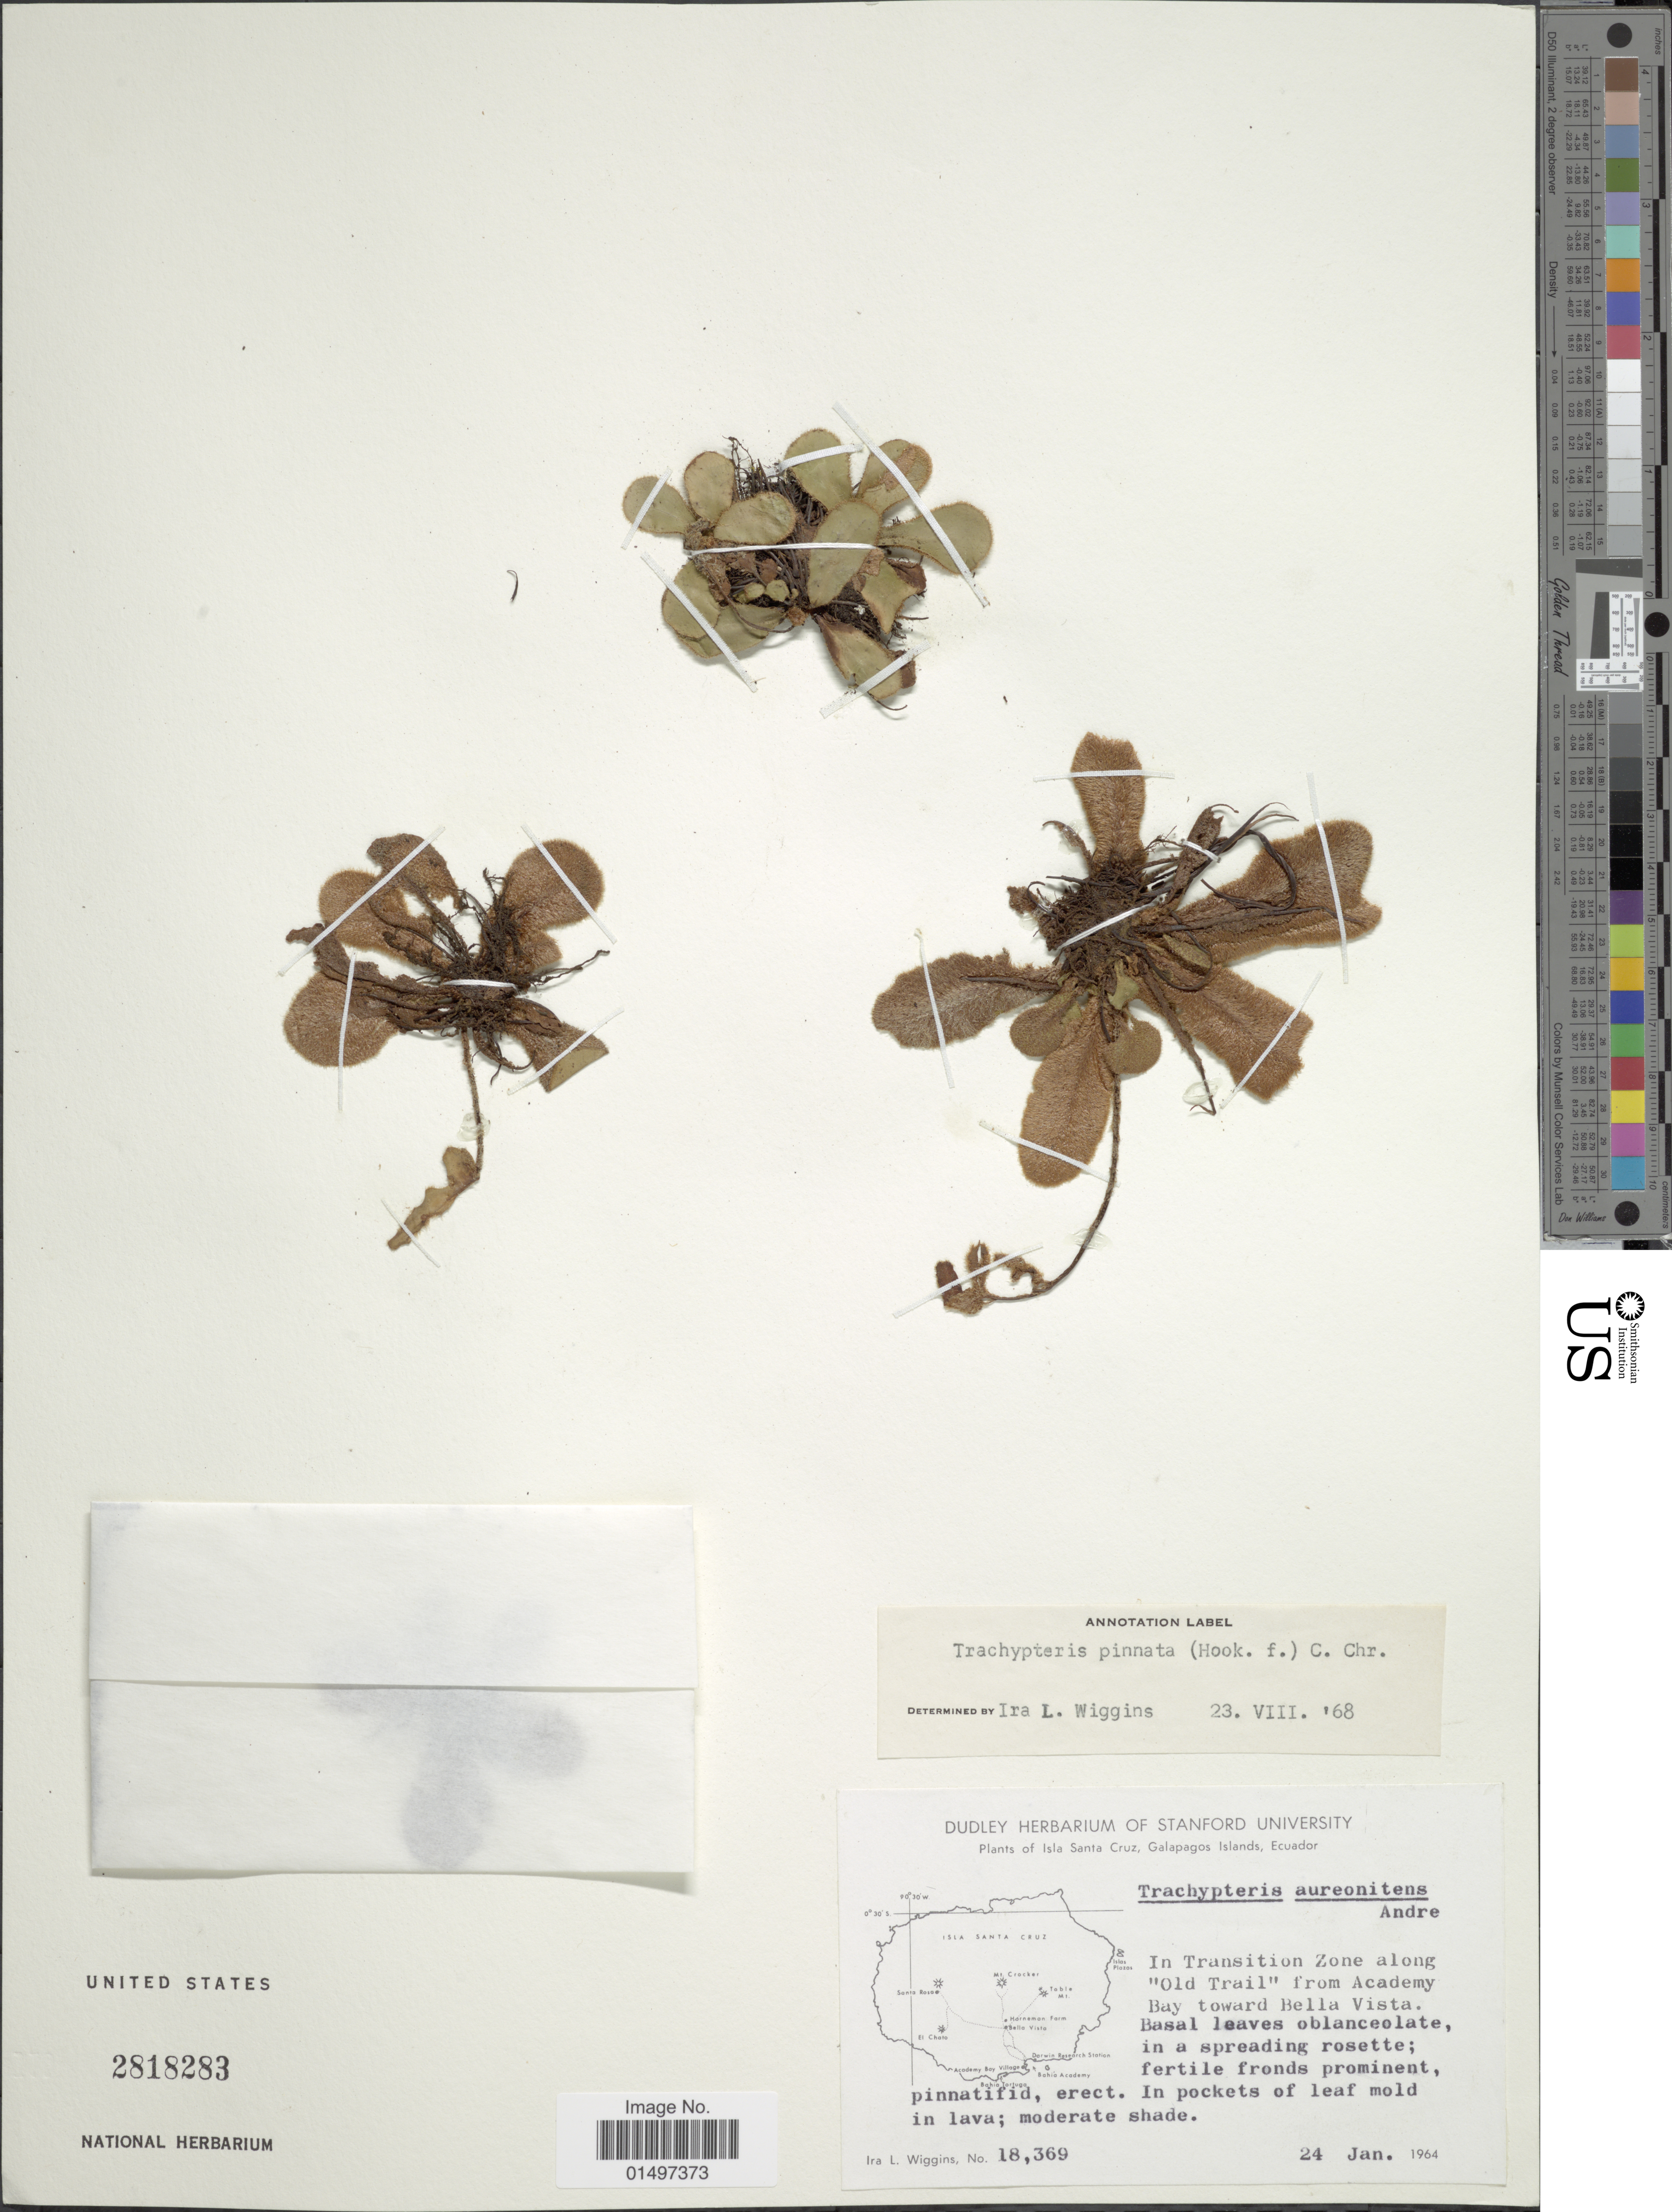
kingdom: Plantae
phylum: Tracheophyta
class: Polypodiopsida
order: Polypodiales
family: Pteridaceae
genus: Trachypteris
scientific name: Trachypteris pinnata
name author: (Hook. f.) C. Chr.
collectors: I. L. Wiggins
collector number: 18369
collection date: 1964-01-24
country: Ecuador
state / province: Colón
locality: Isla Santa Cruz, Galapagos Islands. In Transition Zone along 'Old Trail' from Academy Bay toward Bella Vista.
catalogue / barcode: US 2818283